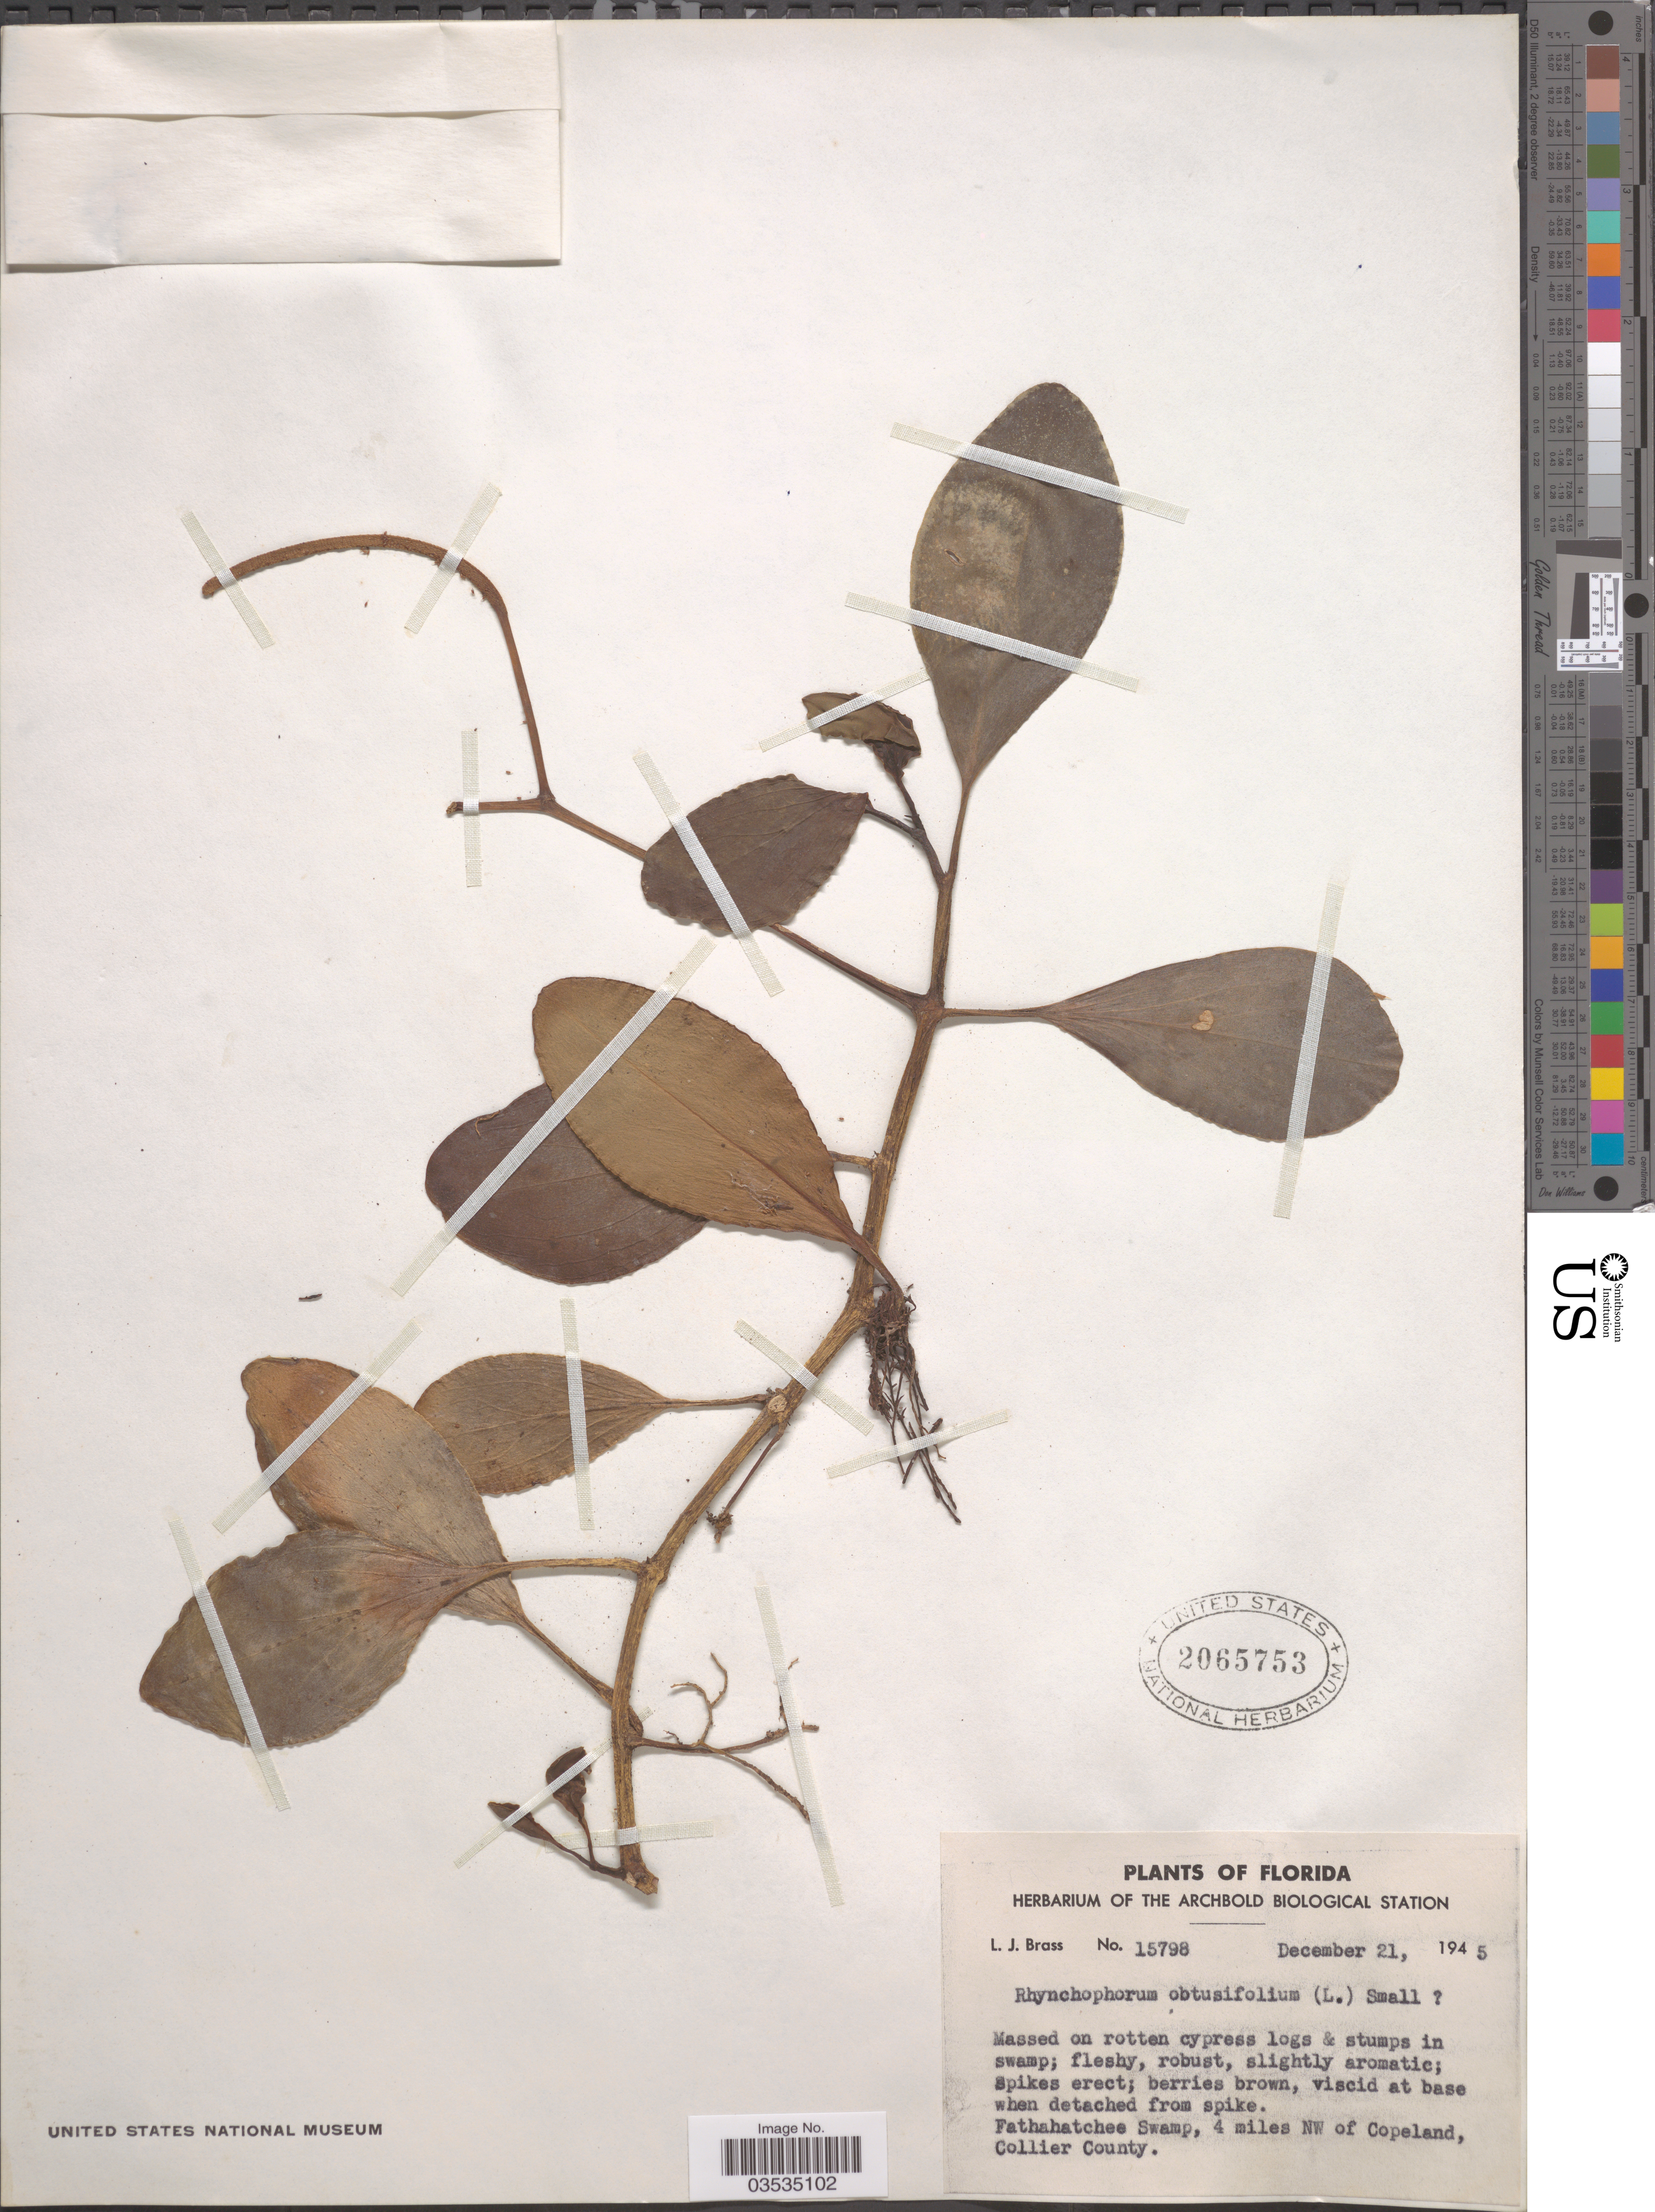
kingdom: Plantae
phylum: Tracheophyta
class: Magnoliopsida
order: Piperales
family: Piperaceae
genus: Peperomia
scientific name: Peperomia obtusifolia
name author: (L.) A. Dietr.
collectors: L. J. Brass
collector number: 15798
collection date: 1945-12-21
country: United States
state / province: Florida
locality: Fathahatchee Swamp, 4 miles NW of Copeland, Collier County.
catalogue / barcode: US 2065753